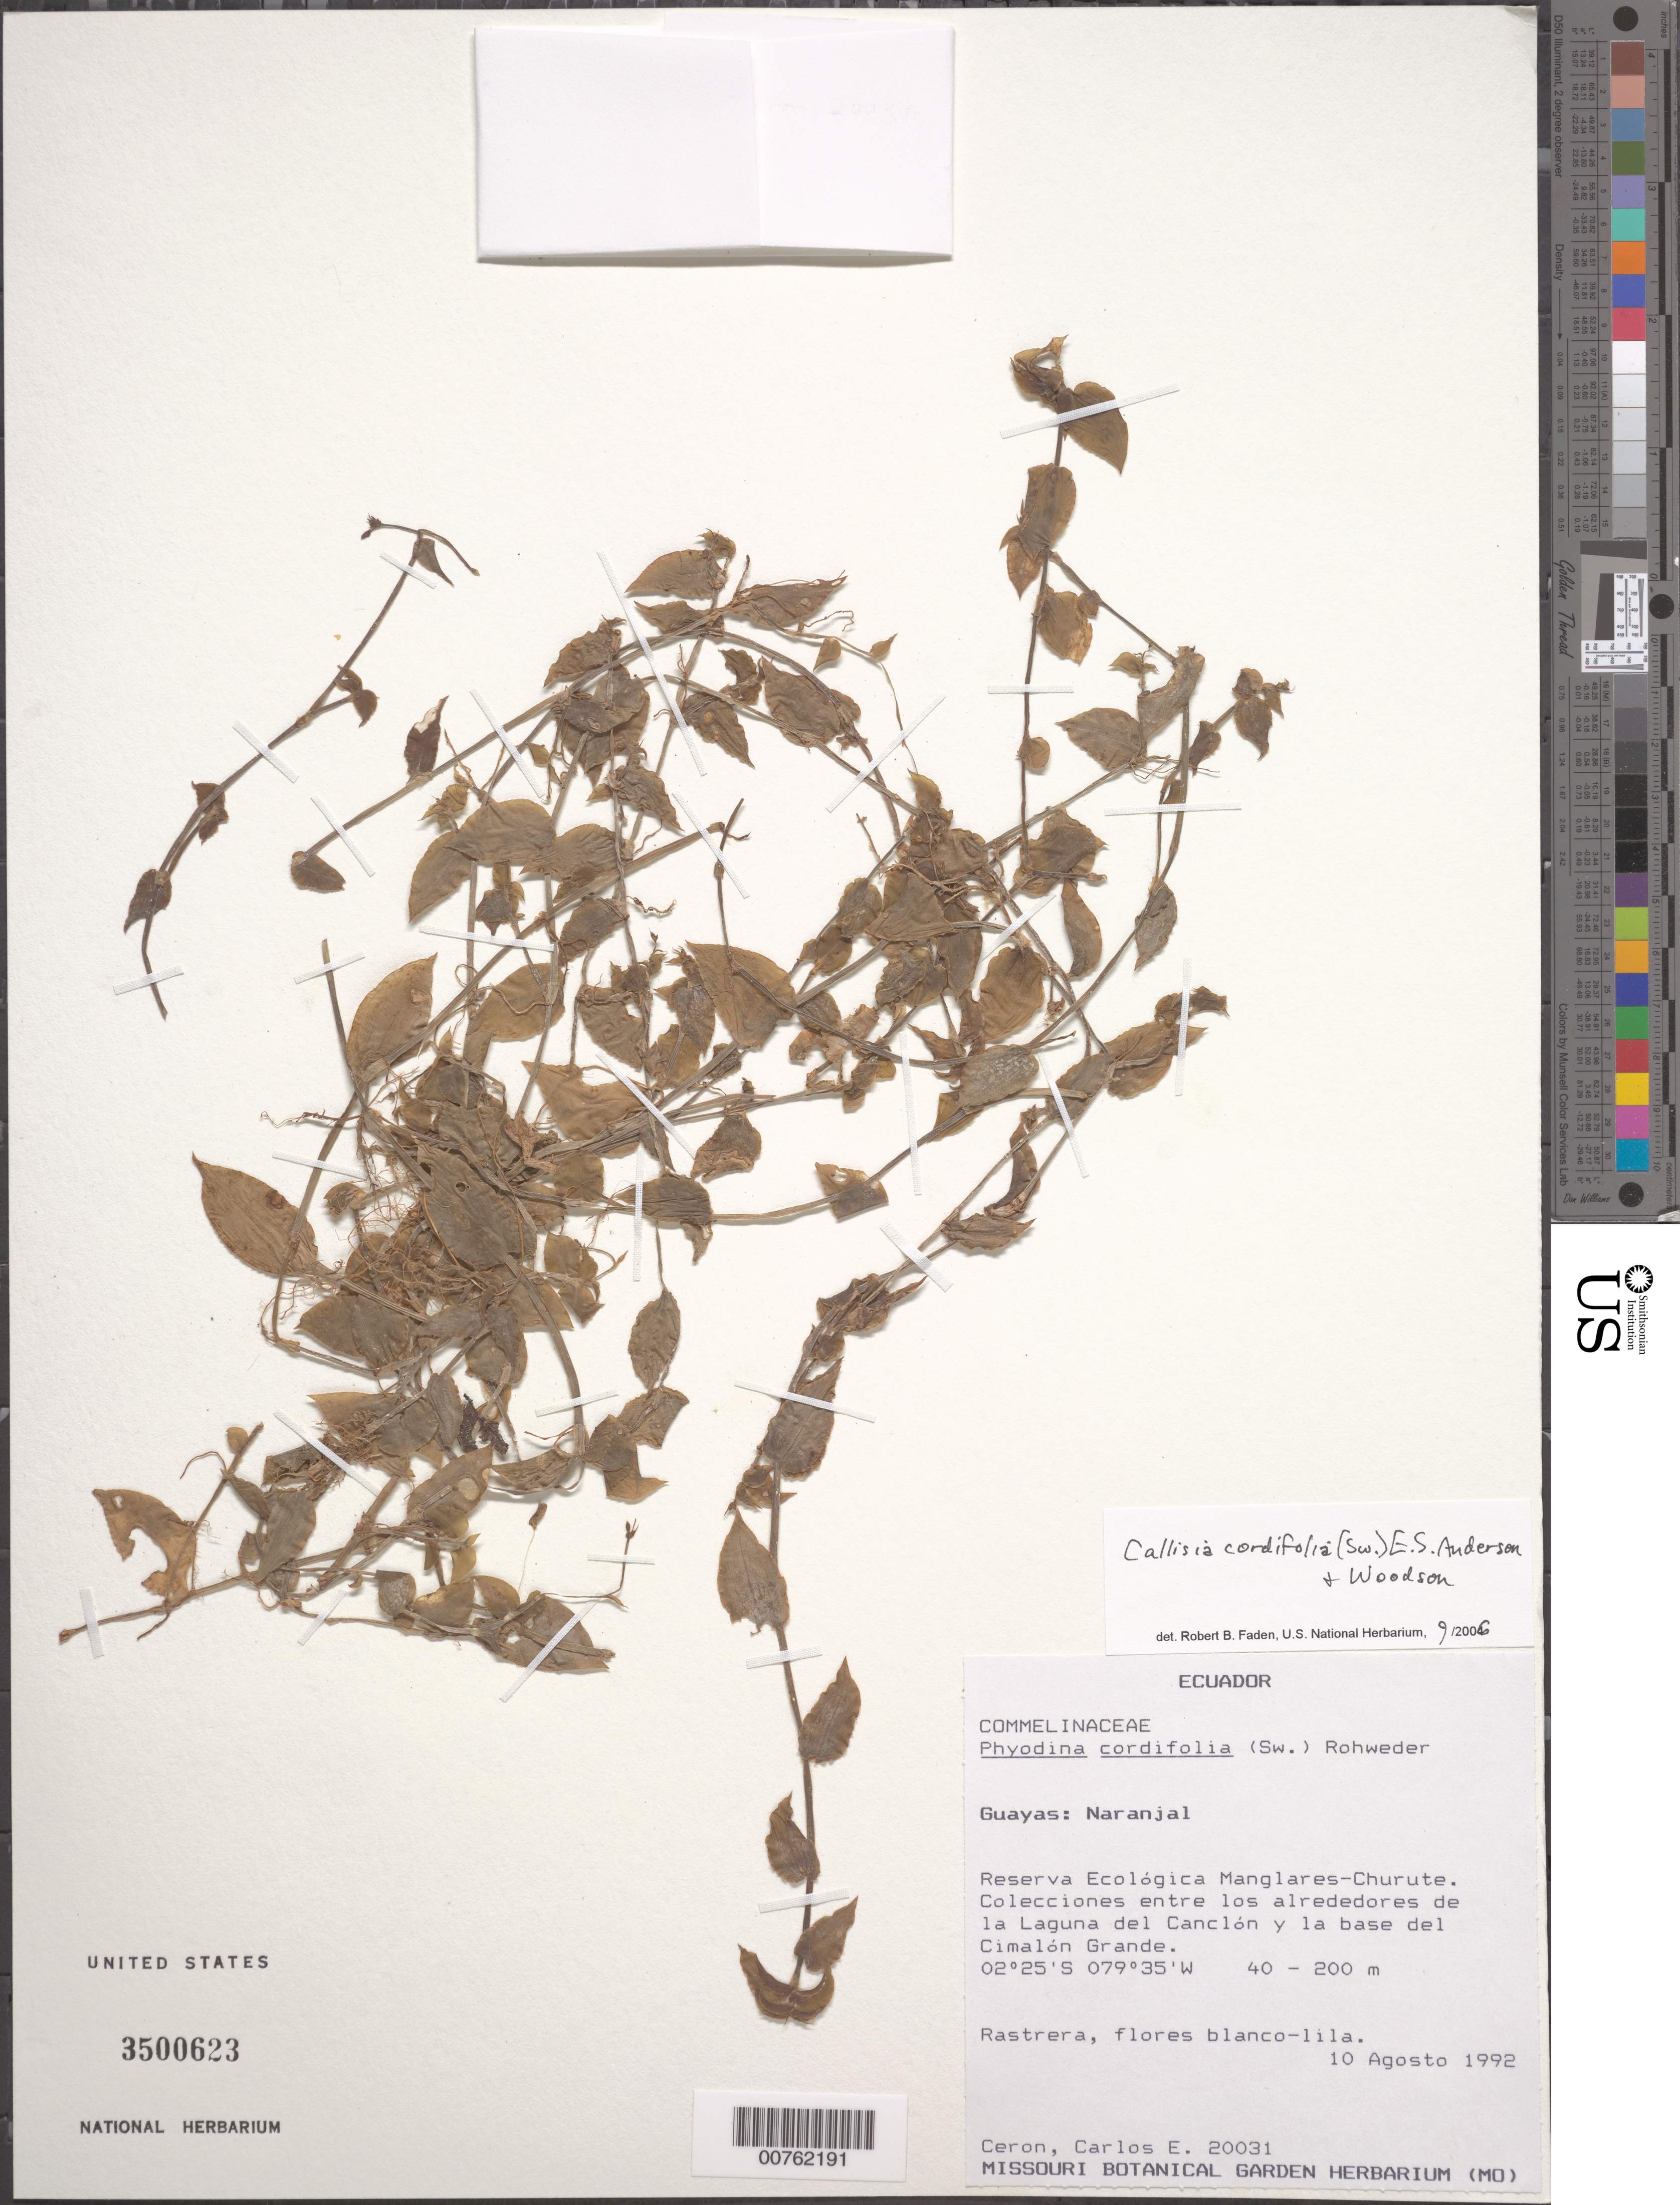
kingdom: Plantae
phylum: Tracheophyta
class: Liliopsida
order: Commelinales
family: Commelinaceae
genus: Callisia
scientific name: Callisia cordifolia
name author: (Sw.) E.S. Anderson & Woodson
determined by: Faden, Robert B., (US), Smithsonian Institution - National Museum of Natural History (UNITED STATES)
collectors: C. E. Cerón M.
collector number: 20031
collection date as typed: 10 Aug 1992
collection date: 1992-08-10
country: Ecuador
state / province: Guayas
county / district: Naranjal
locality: Reserva Ecologica Manglares-Churute. Colecciones entre los Alrededores de la Laguna del Canclon y la base del Cimalon Grande.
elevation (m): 40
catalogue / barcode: US 3500623